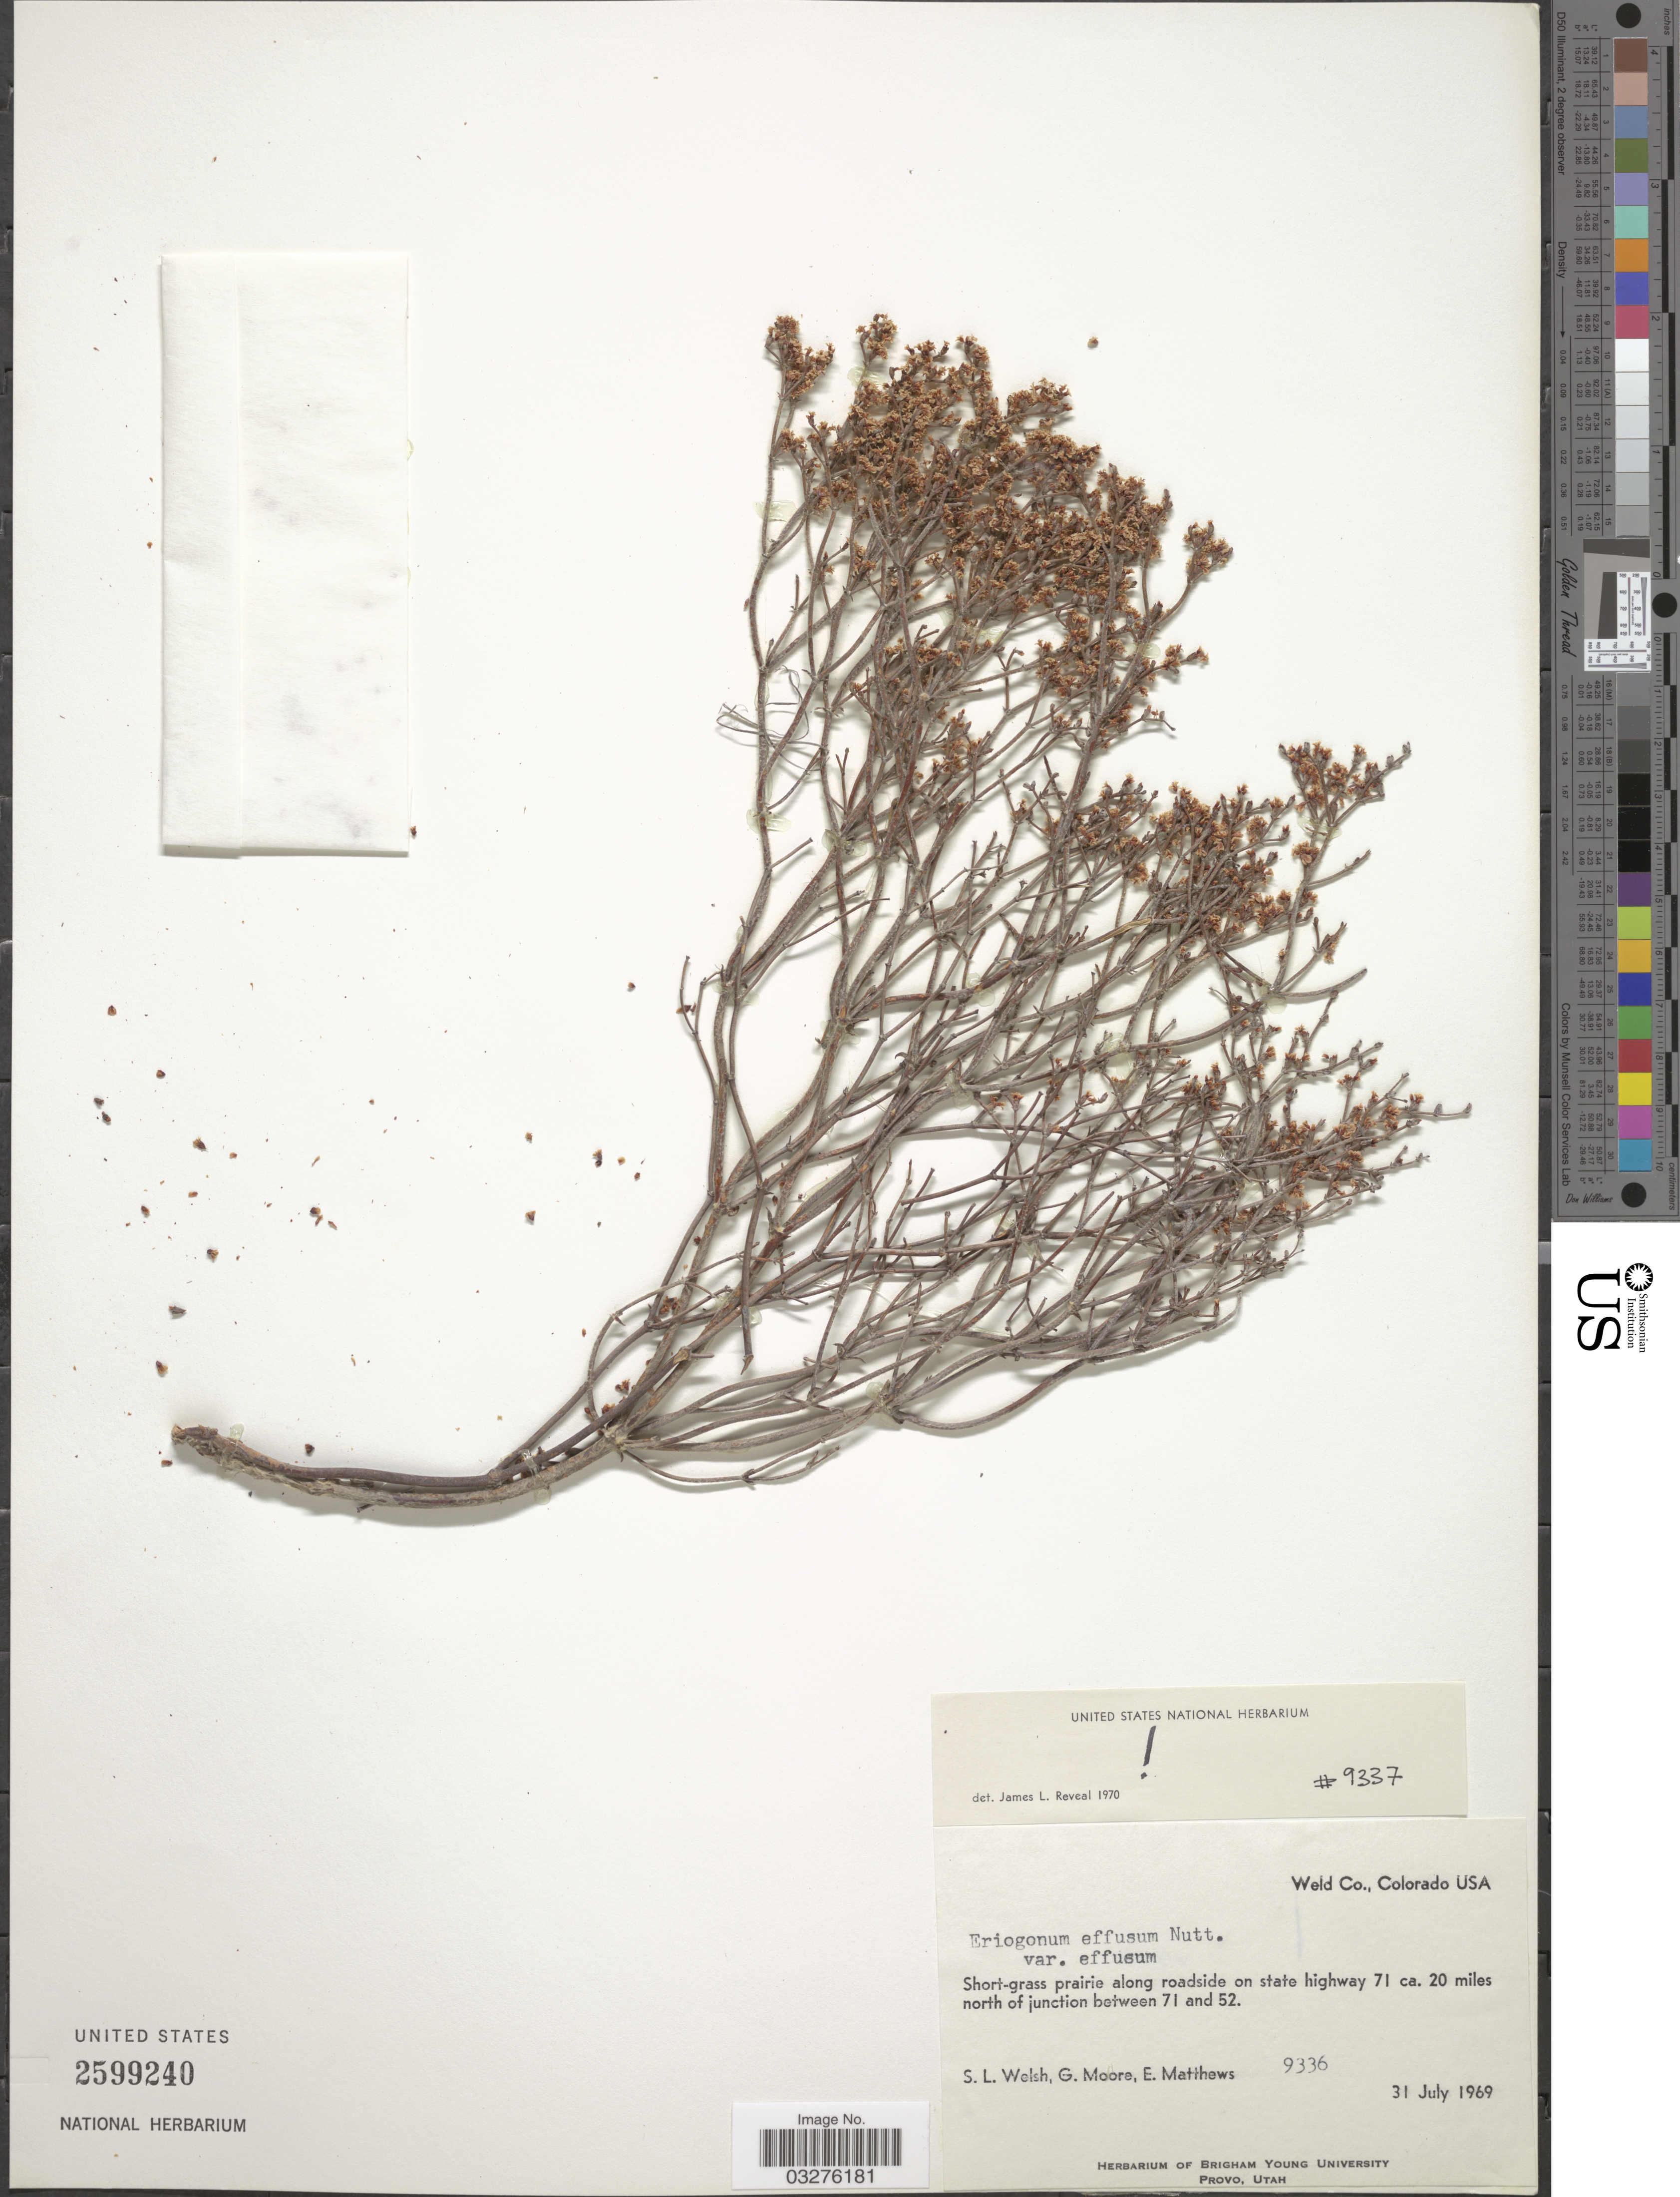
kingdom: Plantae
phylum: Tracheophyta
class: Magnoliopsida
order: Caryophyllales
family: Polygonaceae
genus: Eriogonum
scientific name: Eriogonum effusum var. effusum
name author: Nutt.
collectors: S. Welsh, G. Moore & E. Matthews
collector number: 9336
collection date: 1969-07-31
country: United States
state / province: Colorado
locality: Weld Co., Short-grass prairie along roadside on state highway 71 ca. 20 miles north of junction between 71 and 52.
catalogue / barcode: US 2599240